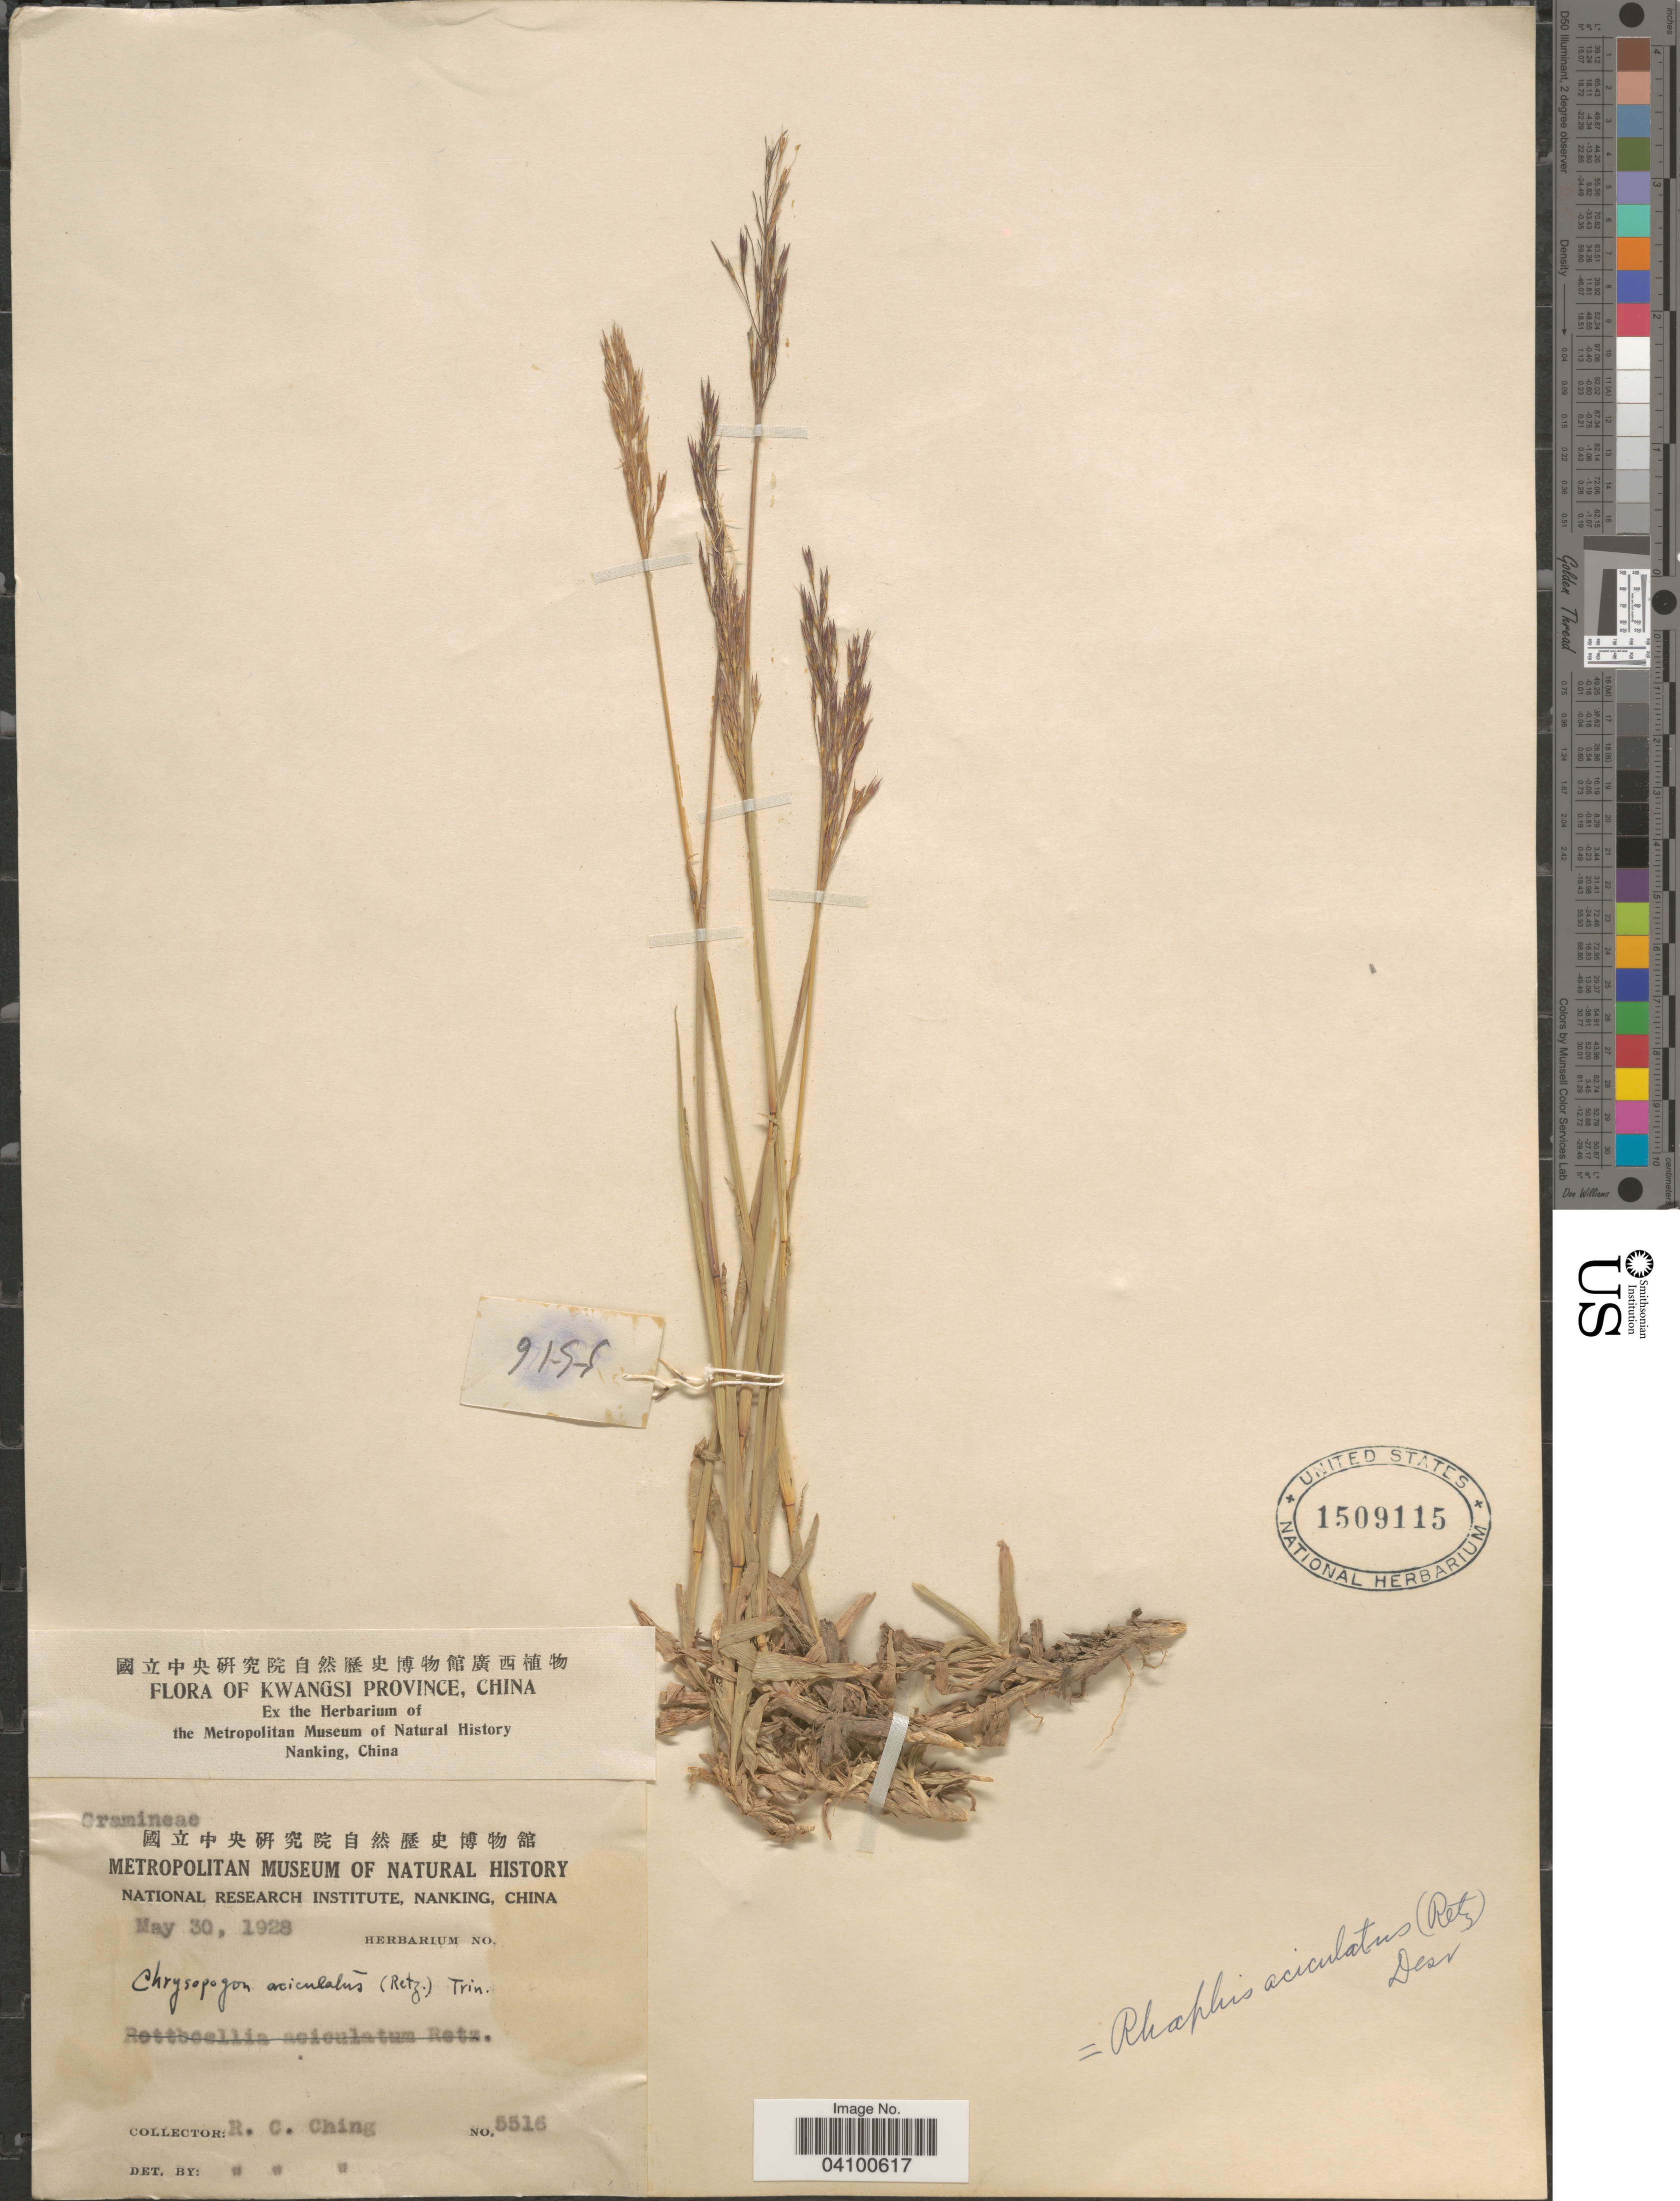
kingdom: Plantae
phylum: Tracheophyta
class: Liliopsida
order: Poales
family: Poaceae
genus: Chrysopogon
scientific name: Chrysopogon aciculatus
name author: (Retz.) Trin.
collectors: R. C. Ching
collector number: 5516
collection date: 1928-05-30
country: China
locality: Kwangsi Province.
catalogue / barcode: US 1509115